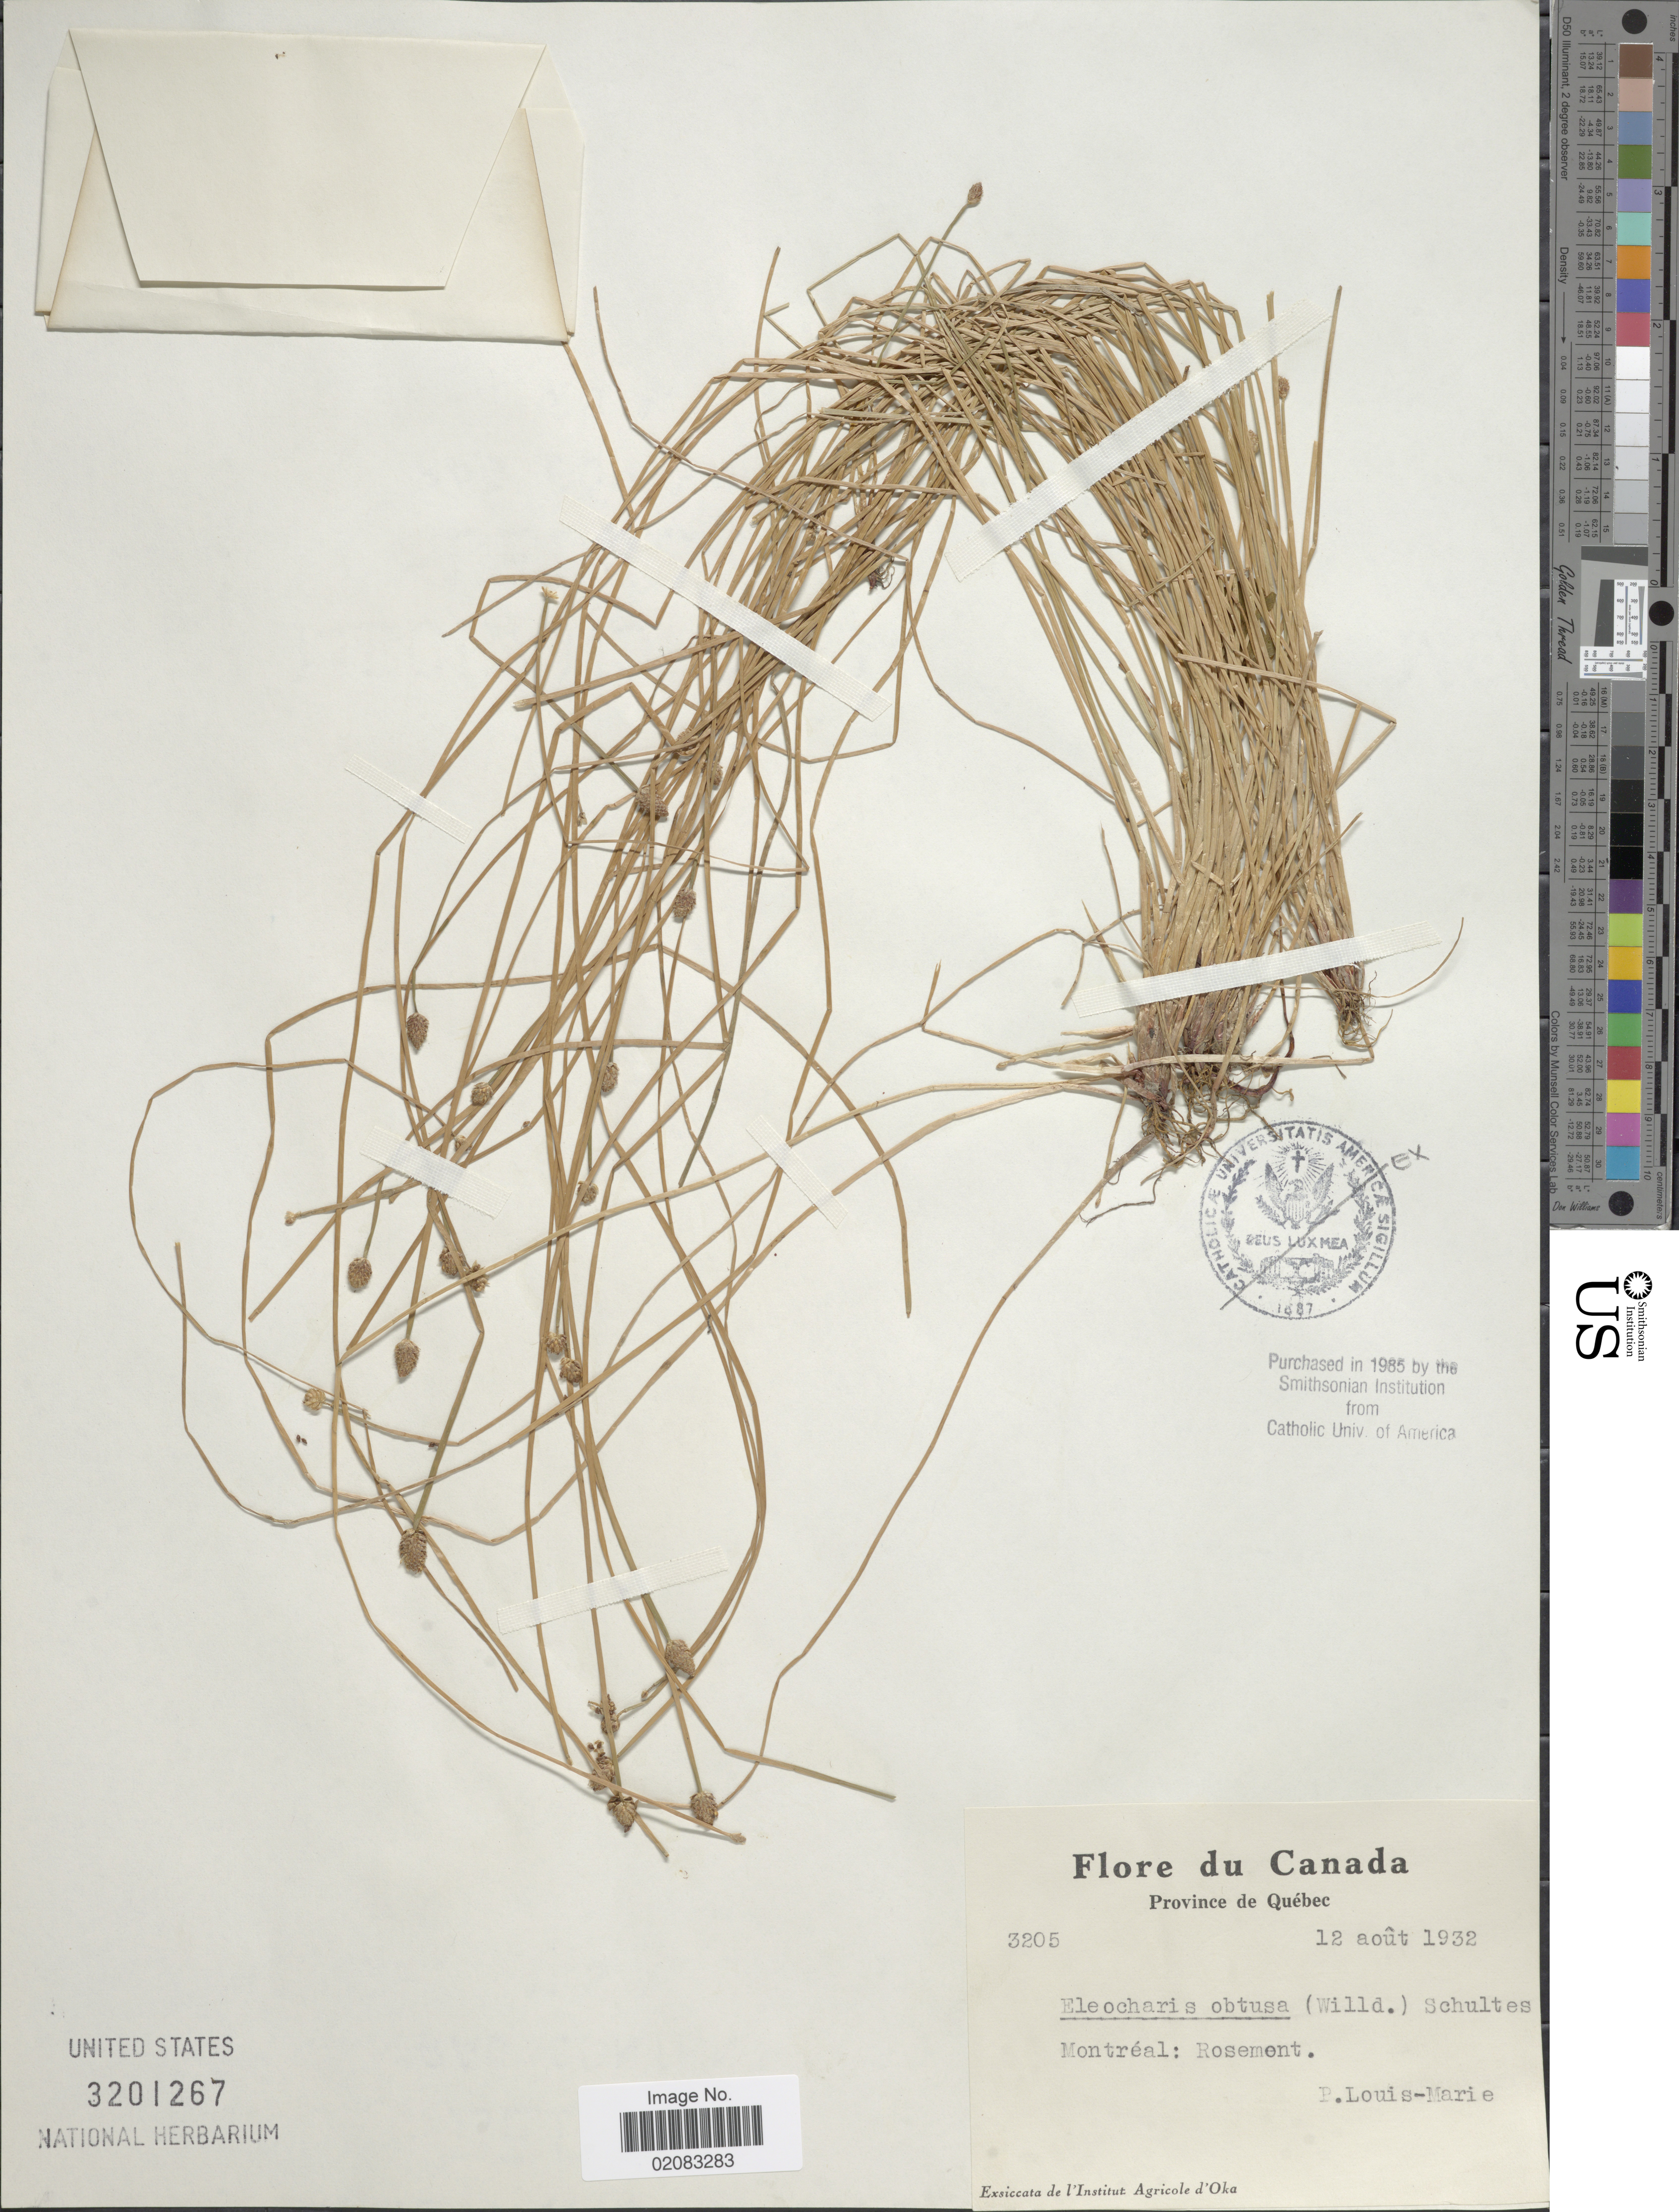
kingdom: Plantae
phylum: Tracheophyta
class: Liliopsida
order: Poales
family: Cyperaceae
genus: Eleocharis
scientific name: Eleocharis obtusa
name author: (Willd.) Schult.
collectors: L.-M. LaLonde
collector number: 3205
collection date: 1932-08-12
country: Canada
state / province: Quebec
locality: Montréal: Rosement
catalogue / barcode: US 3201267